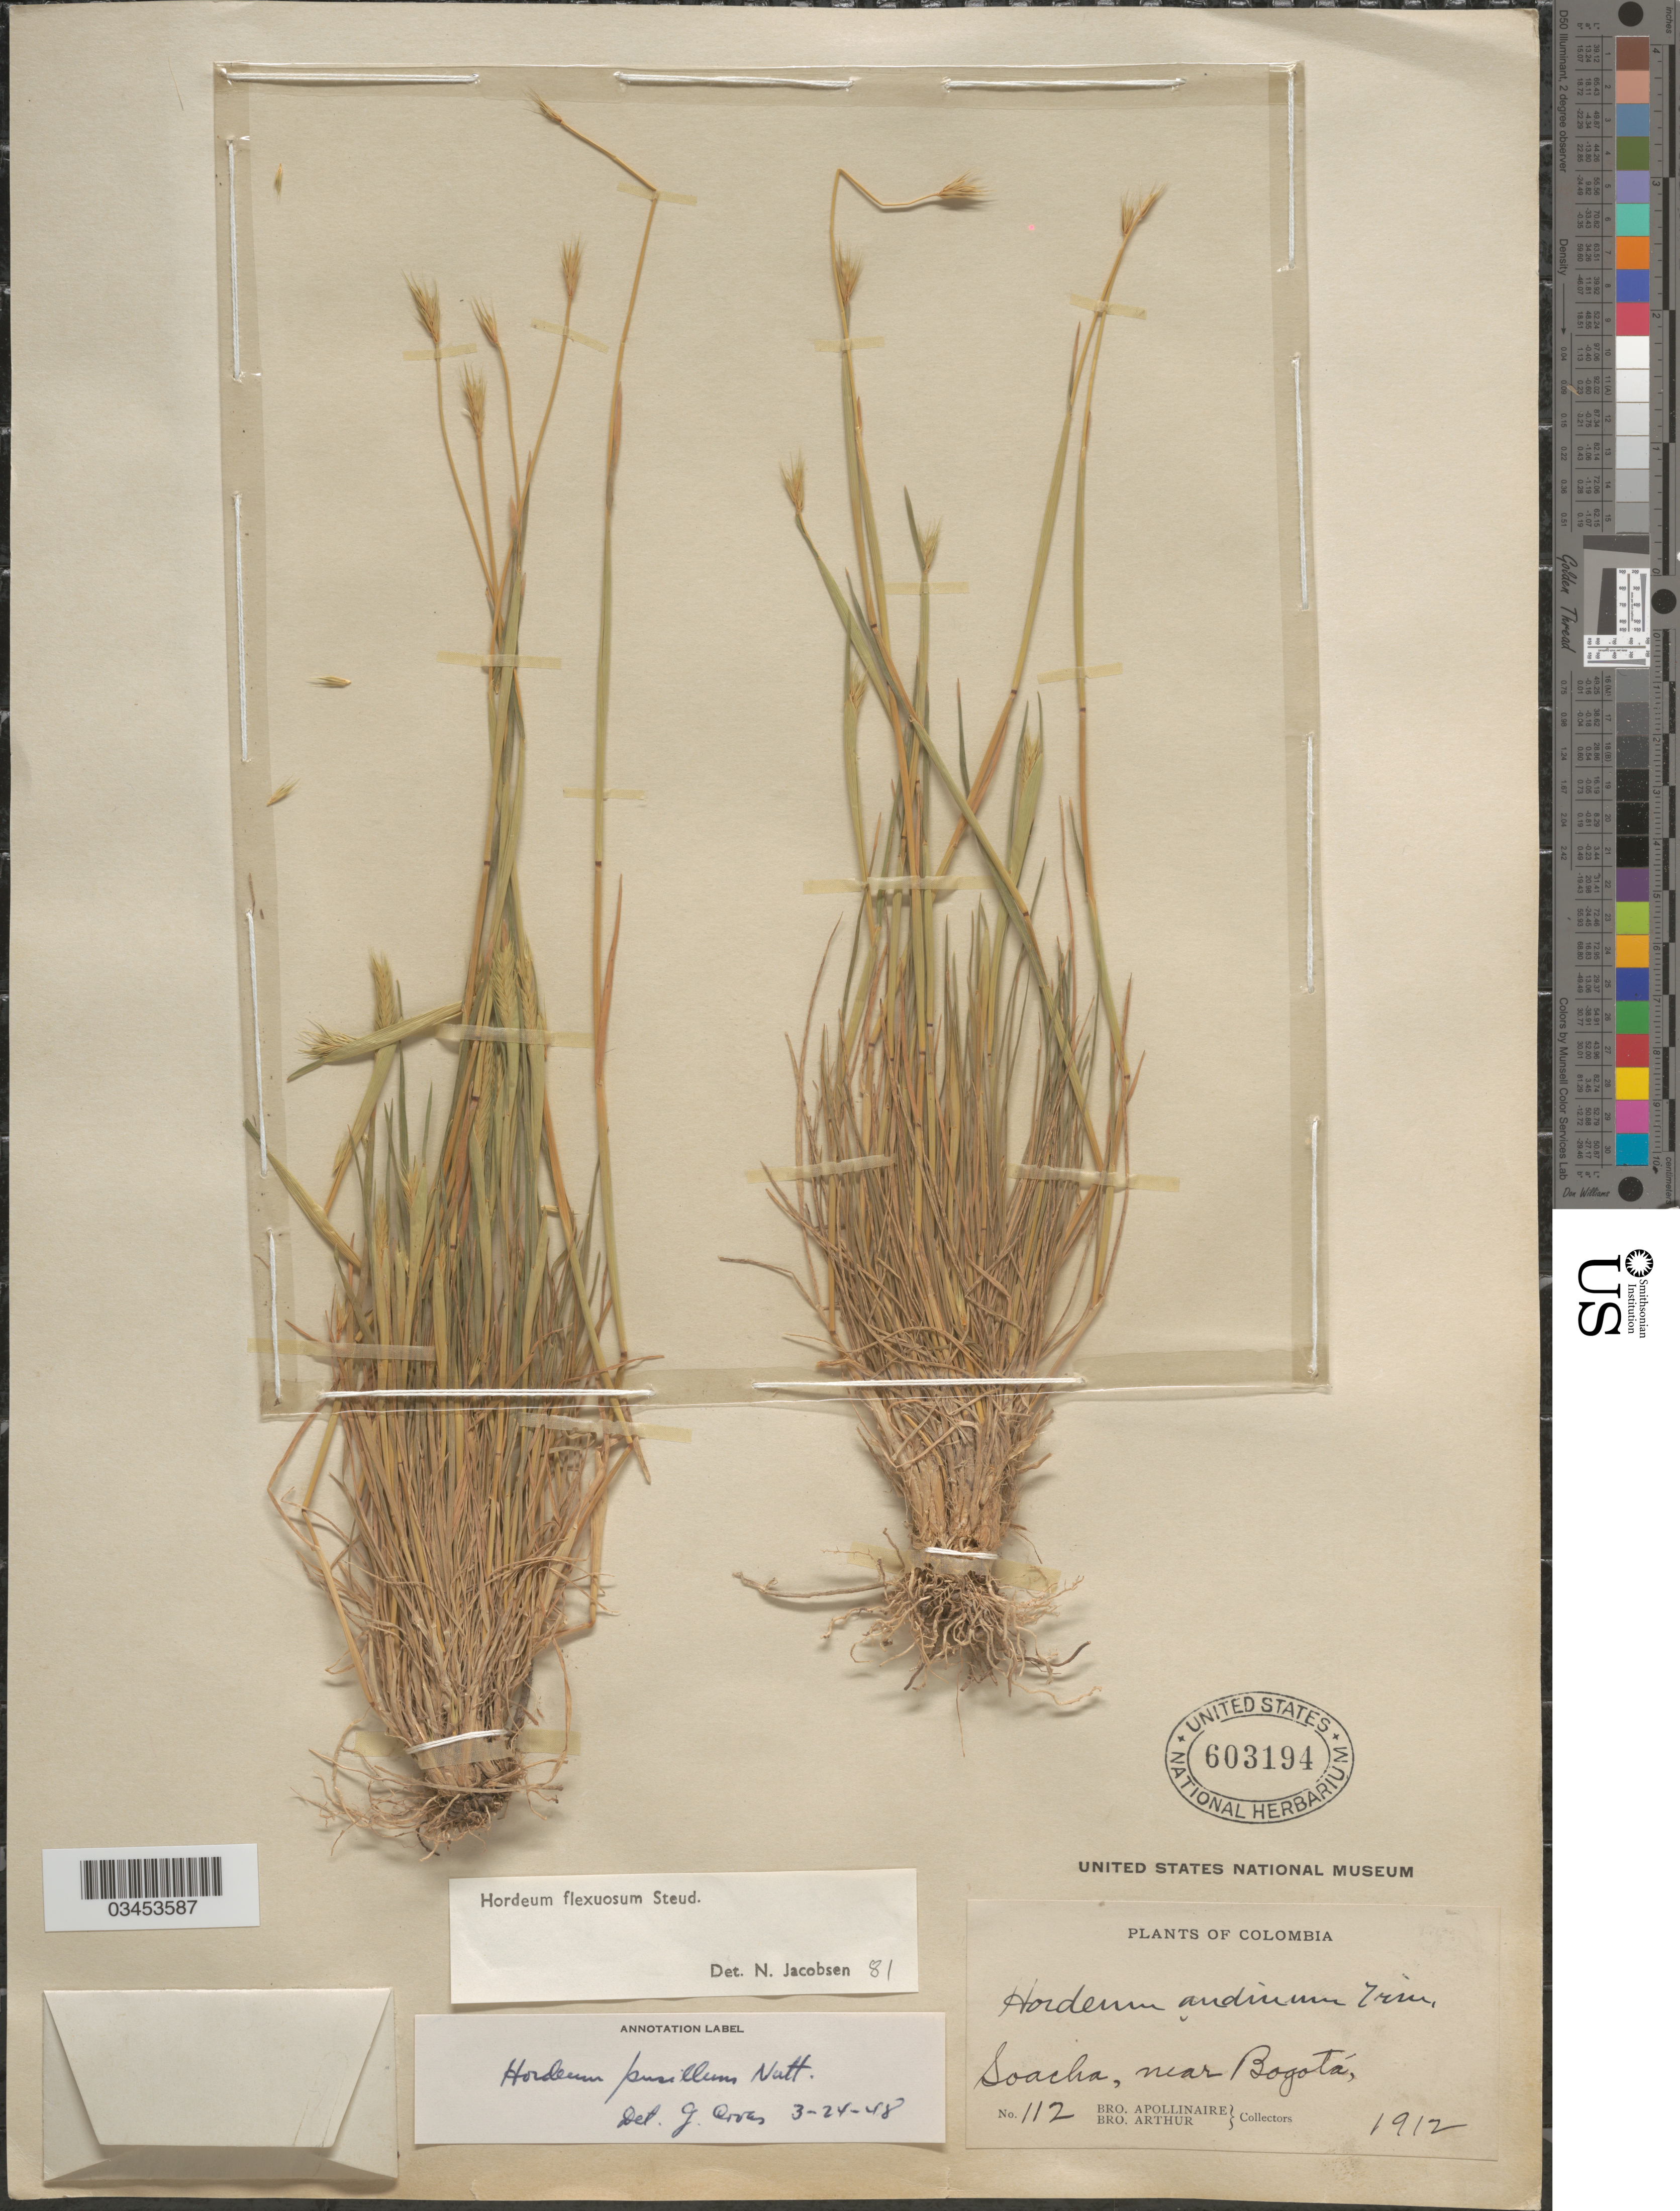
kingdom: Plantae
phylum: Tracheophyta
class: Liliopsida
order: Poales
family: Poaceae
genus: Hordeum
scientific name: Hordeum flexuosum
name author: Nees ex Steud.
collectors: Bro. Apollinaire & Bro. Arthur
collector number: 112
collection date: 1912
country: Colombia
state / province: Bogota D.C.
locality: Soacha, near Bogotá.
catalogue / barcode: US 603194